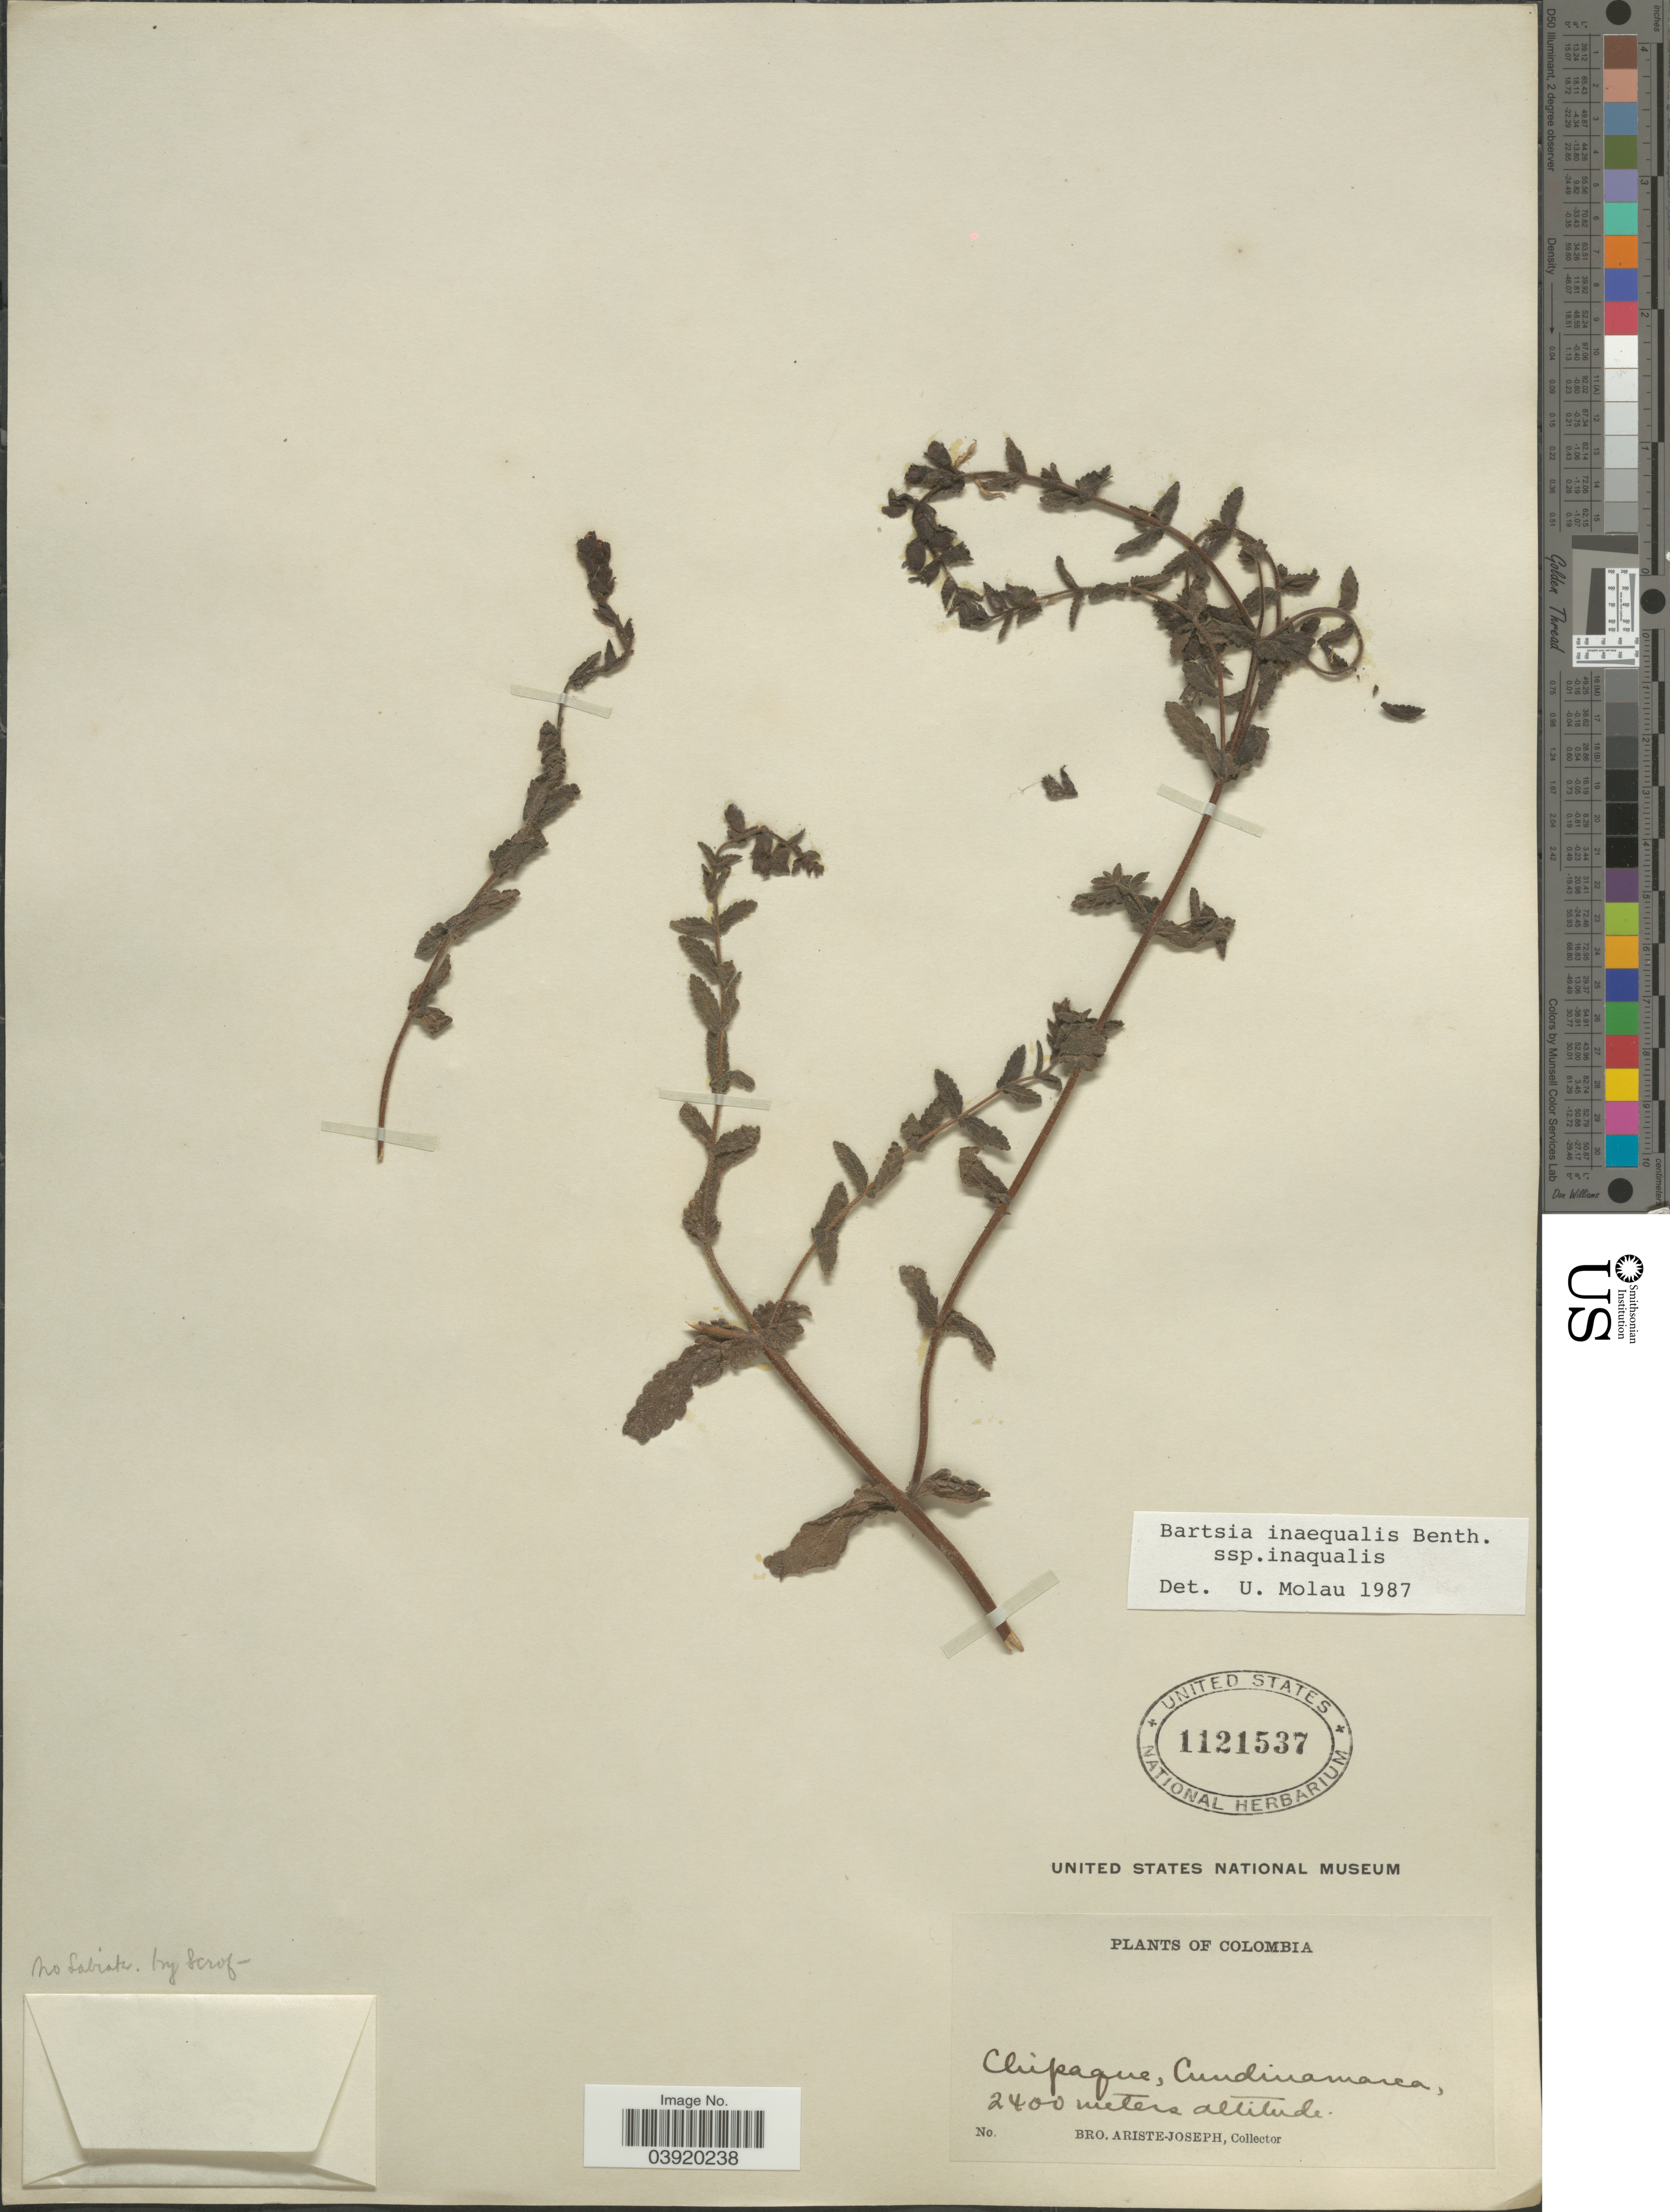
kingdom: Plantae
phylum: Tracheophyta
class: Magnoliopsida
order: Lamiales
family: Orobanchaceae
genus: Bartsia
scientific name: Bartsia inaequalis subsp. inaequalis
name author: Benth.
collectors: Bro. Ariste-Joseph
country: Colombia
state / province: Cundinamarca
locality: Chipaque.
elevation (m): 2400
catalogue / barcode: US 1121537